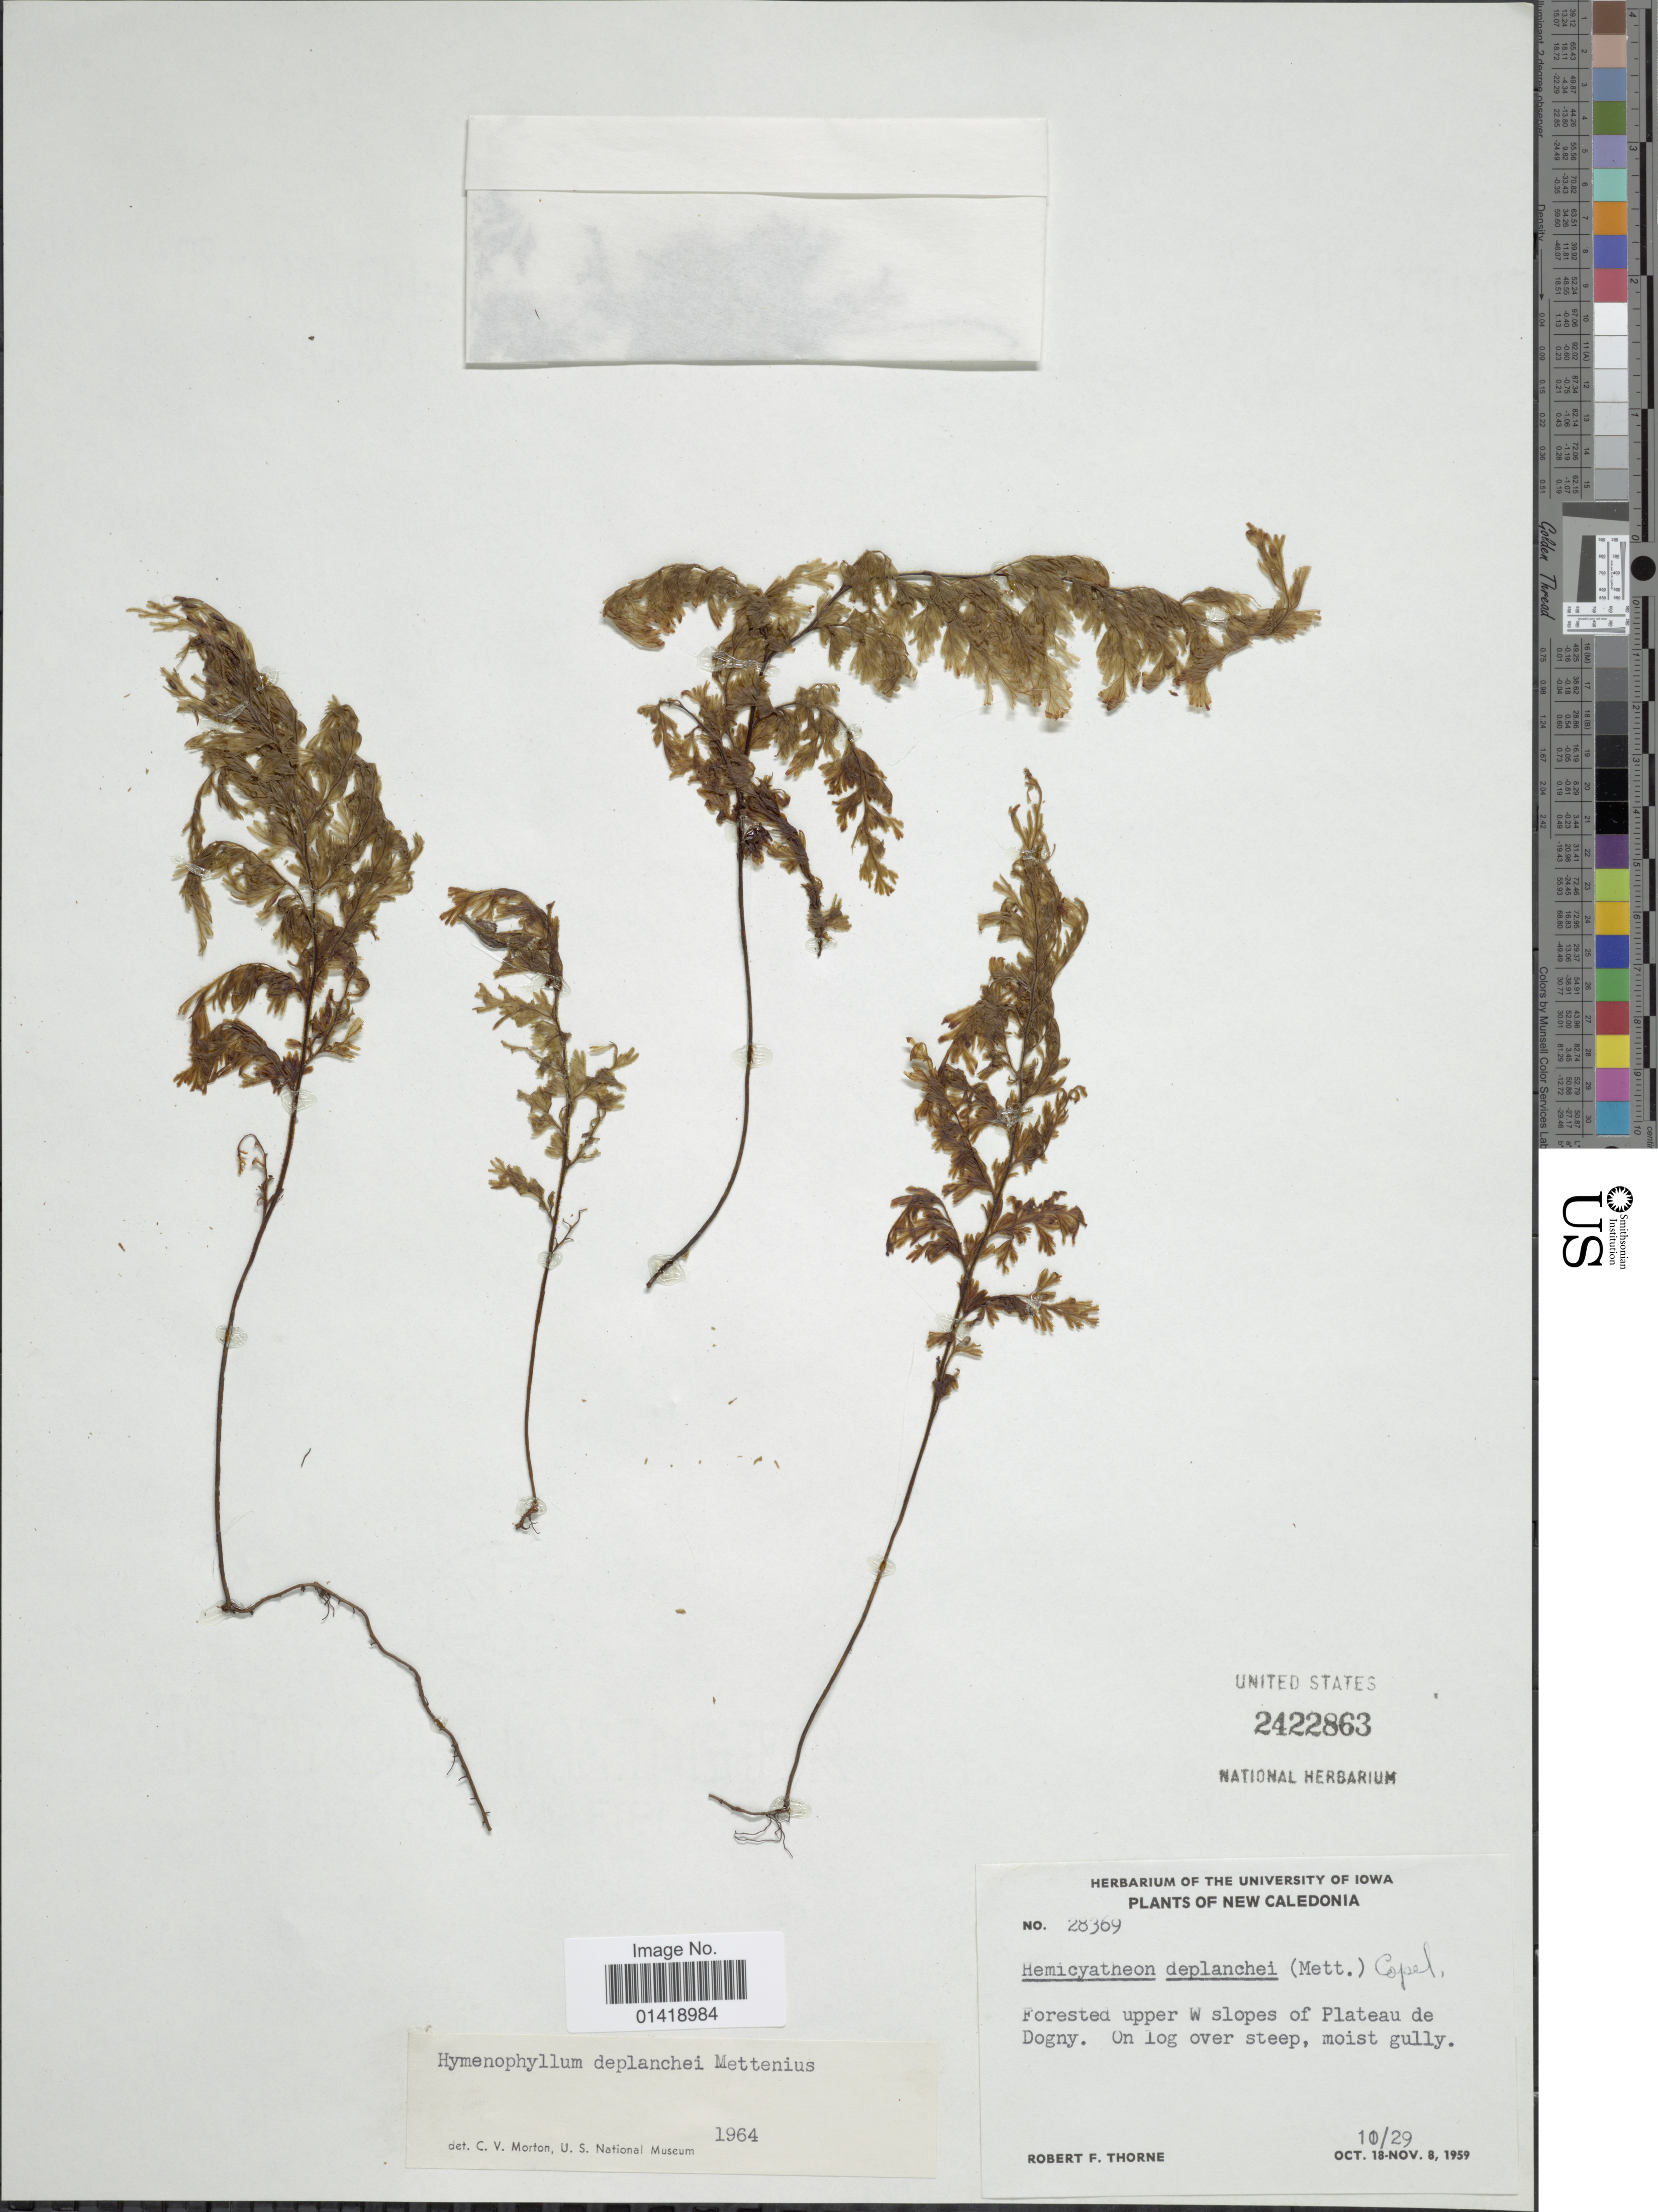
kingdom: Plantae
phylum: Tracheophyta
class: Polypodiopsida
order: Hymenophyllales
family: Hymenophyllaceae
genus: Hymenophyllum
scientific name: Hymenophyllum deplanchei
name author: Mett. ex Kuhn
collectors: R. F. Thorne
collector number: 10/29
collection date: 1959-10-18/1959-11-08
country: New Caledonia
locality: Forested upper W slopes of Plateau de Dogny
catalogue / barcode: US 2422863